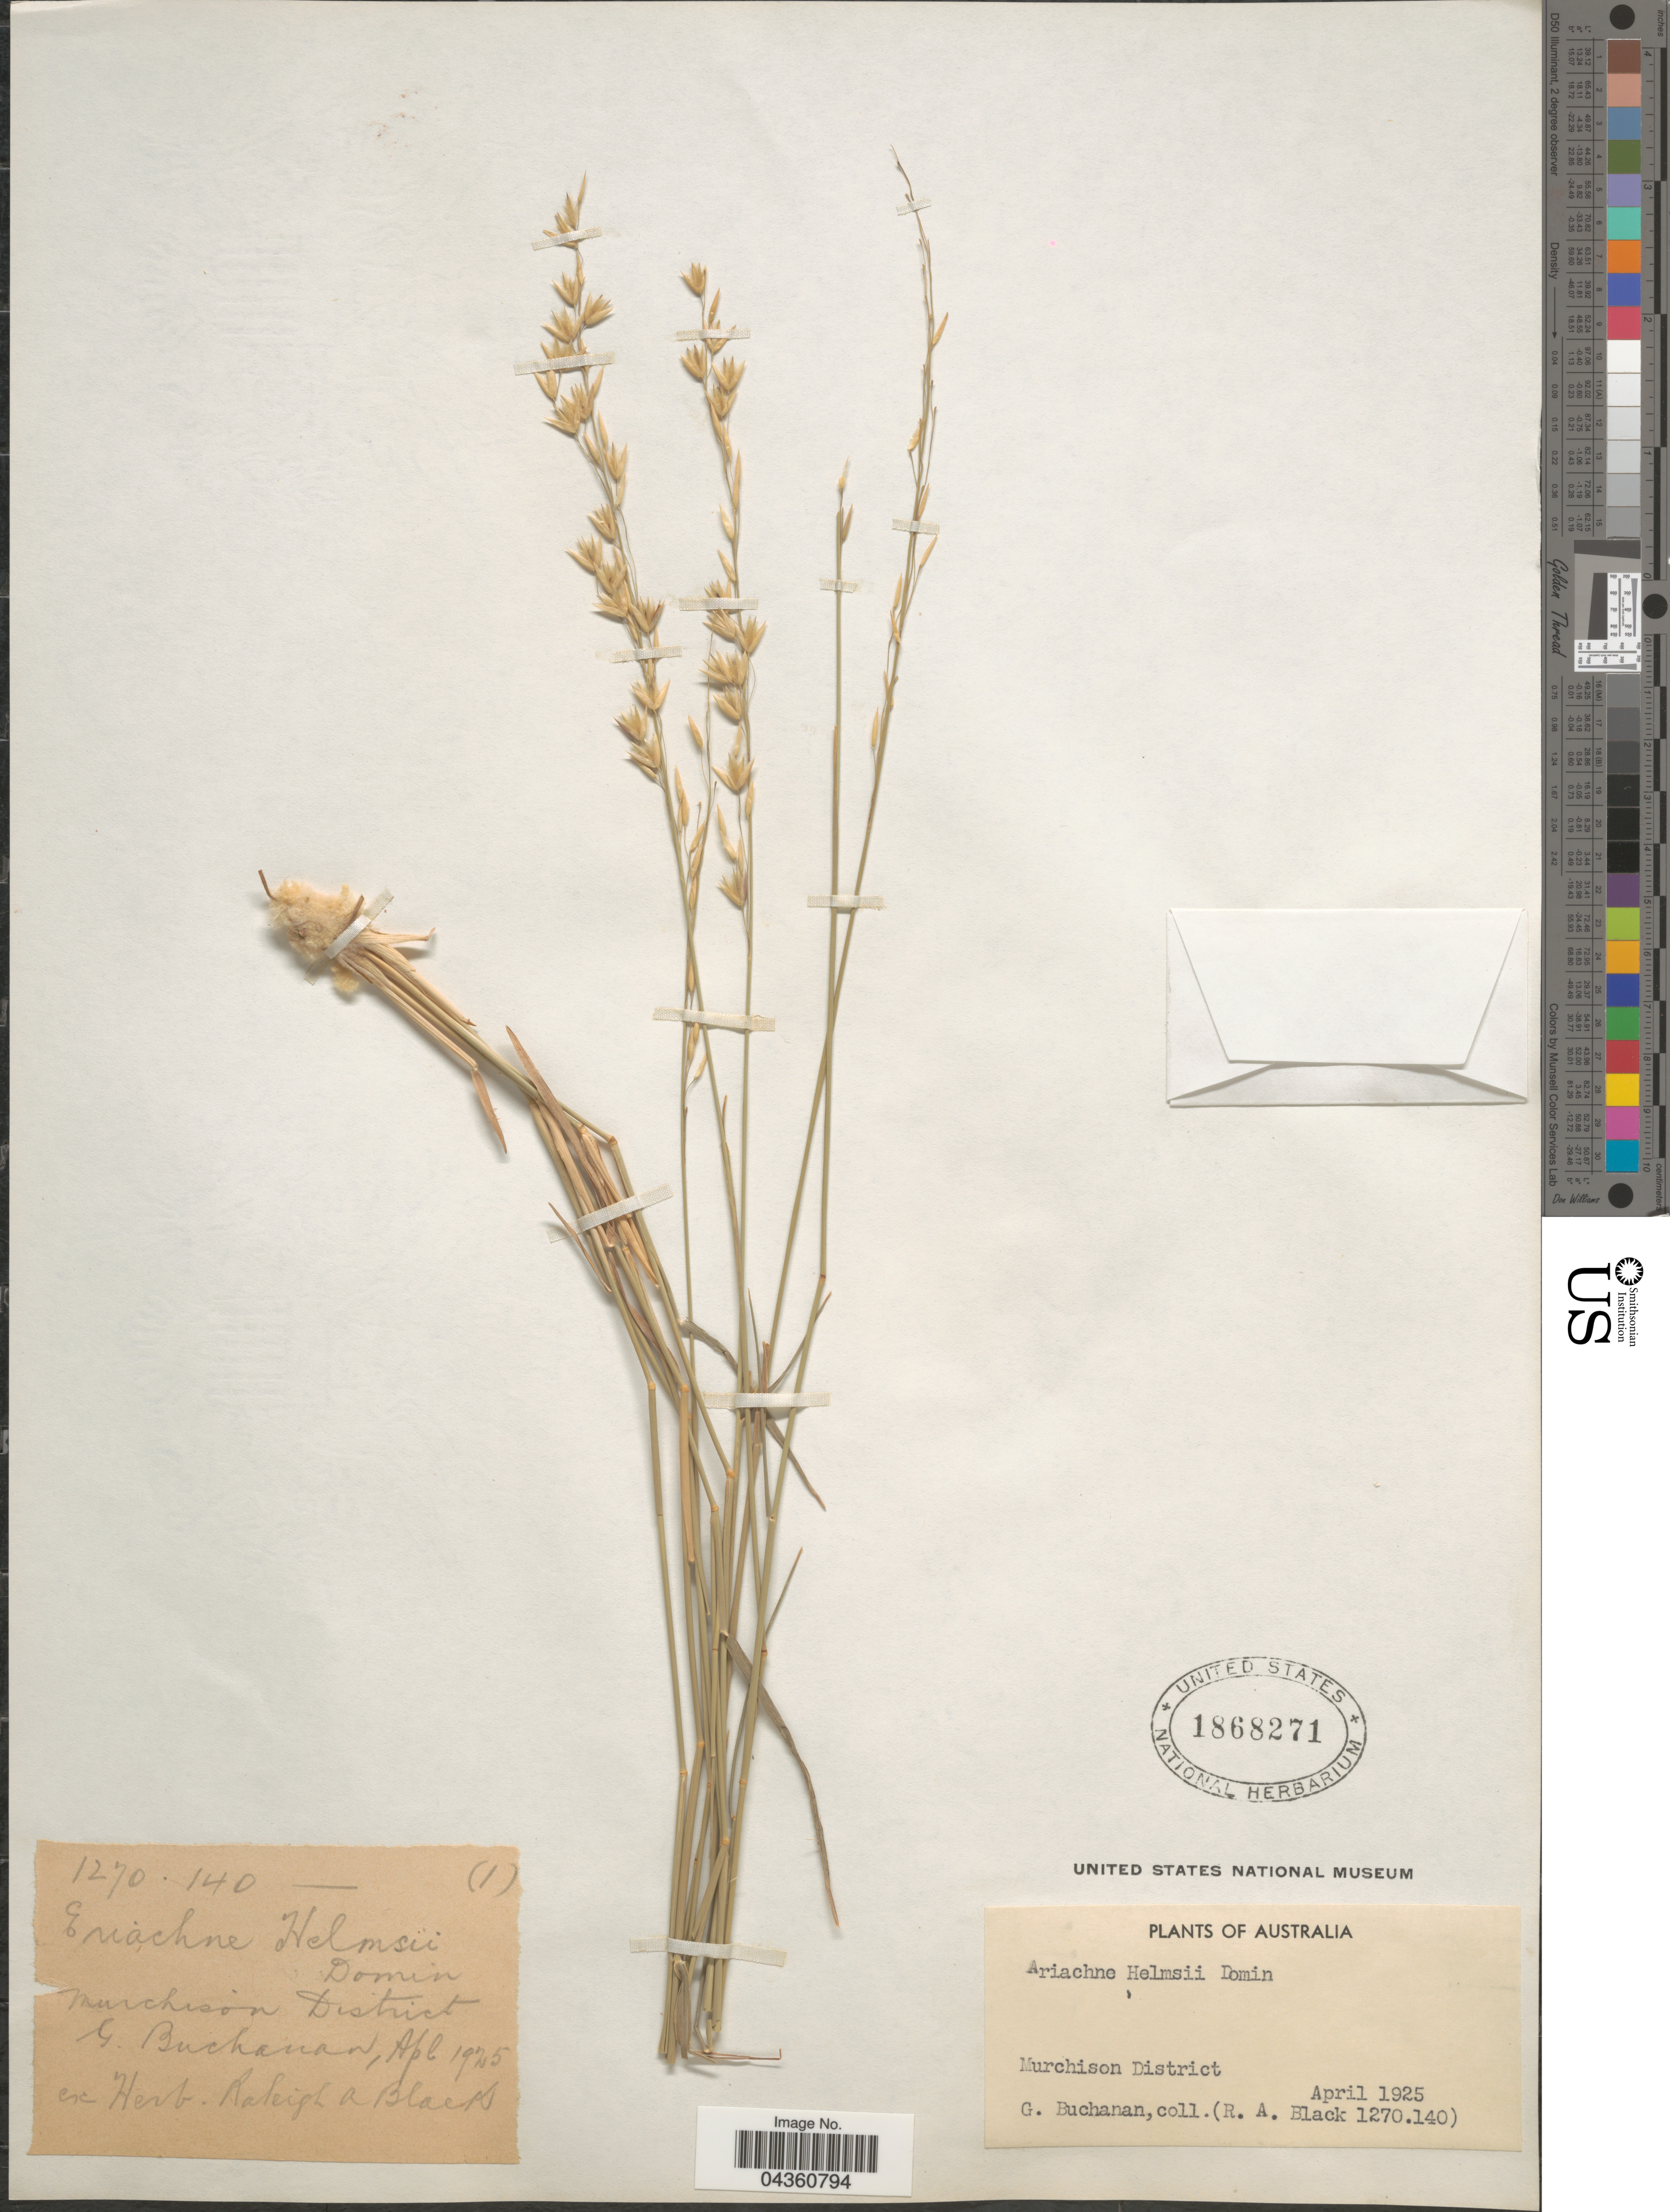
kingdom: Plantae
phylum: Tracheophyta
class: Liliopsida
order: Poales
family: Poaceae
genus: Eriachne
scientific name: Eriachne helmsii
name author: Domin ex Hartley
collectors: G. Buchanan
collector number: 1270.140(1)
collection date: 1925-04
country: Australia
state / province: Western Australia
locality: Murchison District.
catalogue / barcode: US 1868271